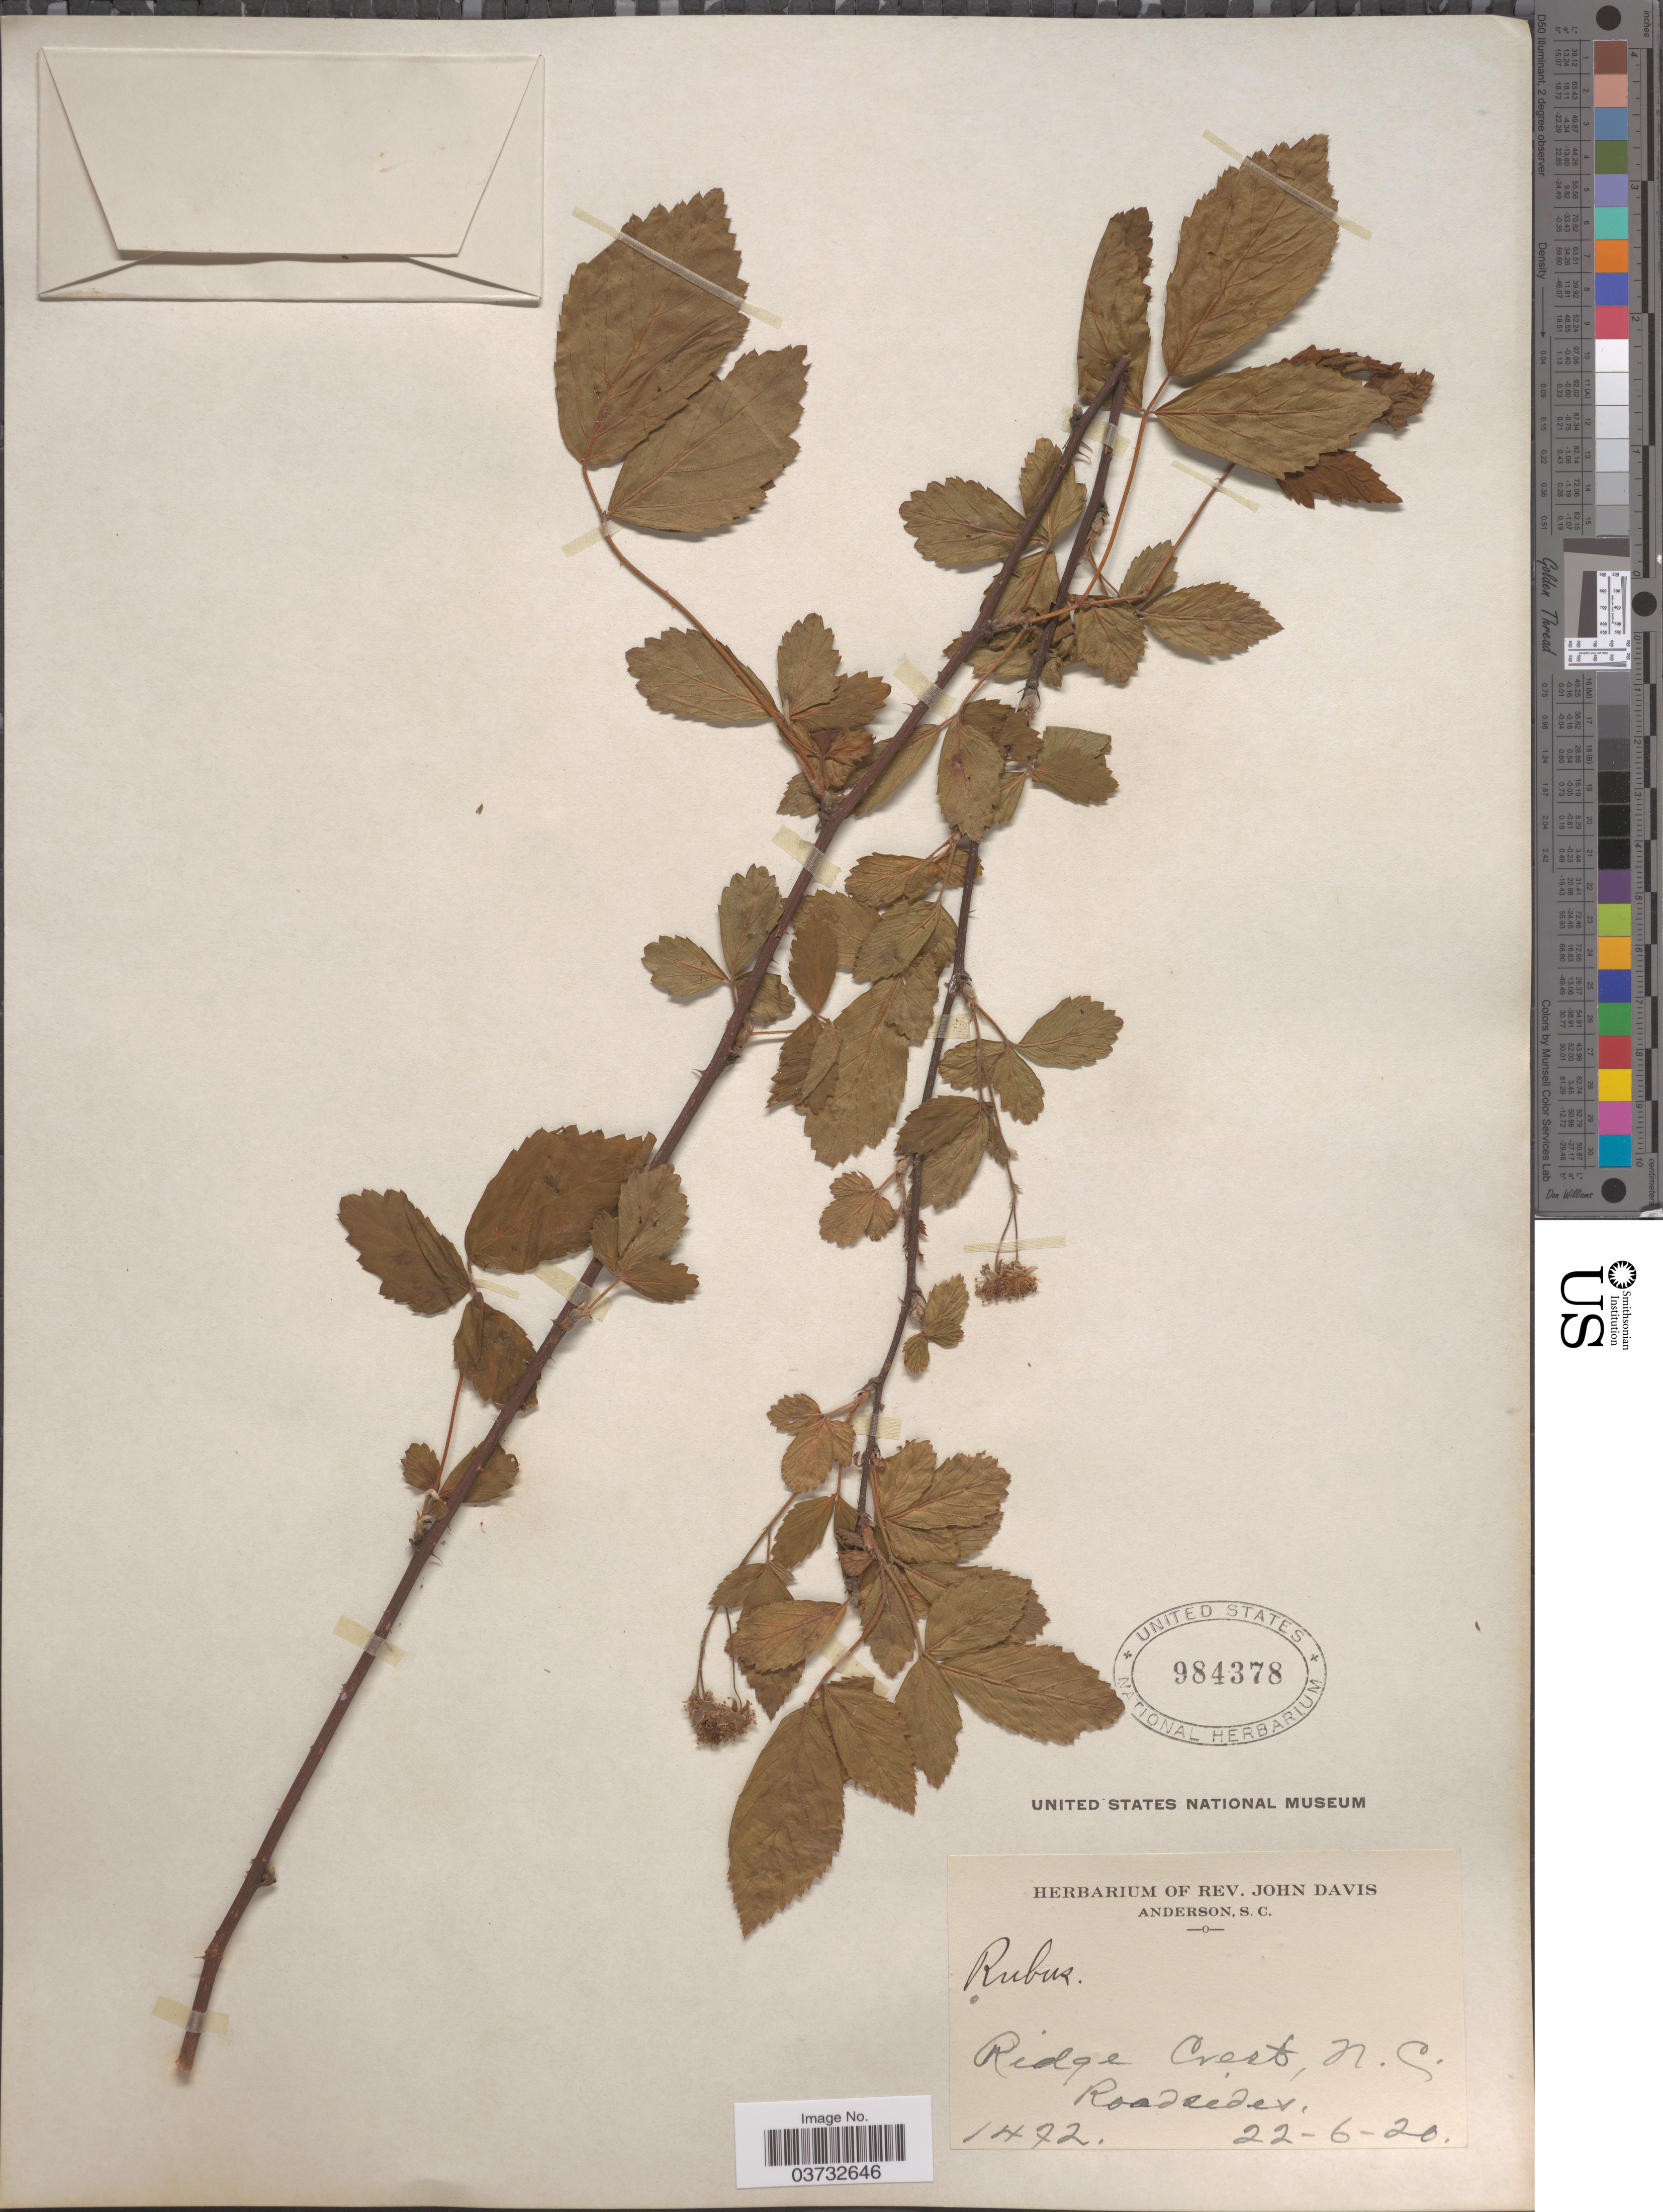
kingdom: Plantae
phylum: Tracheophyta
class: Magnoliopsida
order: Rosales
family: Rosaceae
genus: Rubus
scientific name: Rubus sp.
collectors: ex herb. Rev. John Davis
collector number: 1472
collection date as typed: Transcribed d/m/y: 22/6/20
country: United States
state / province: North Carolina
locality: Ridge Crest. Roadsides.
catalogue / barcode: US 984378